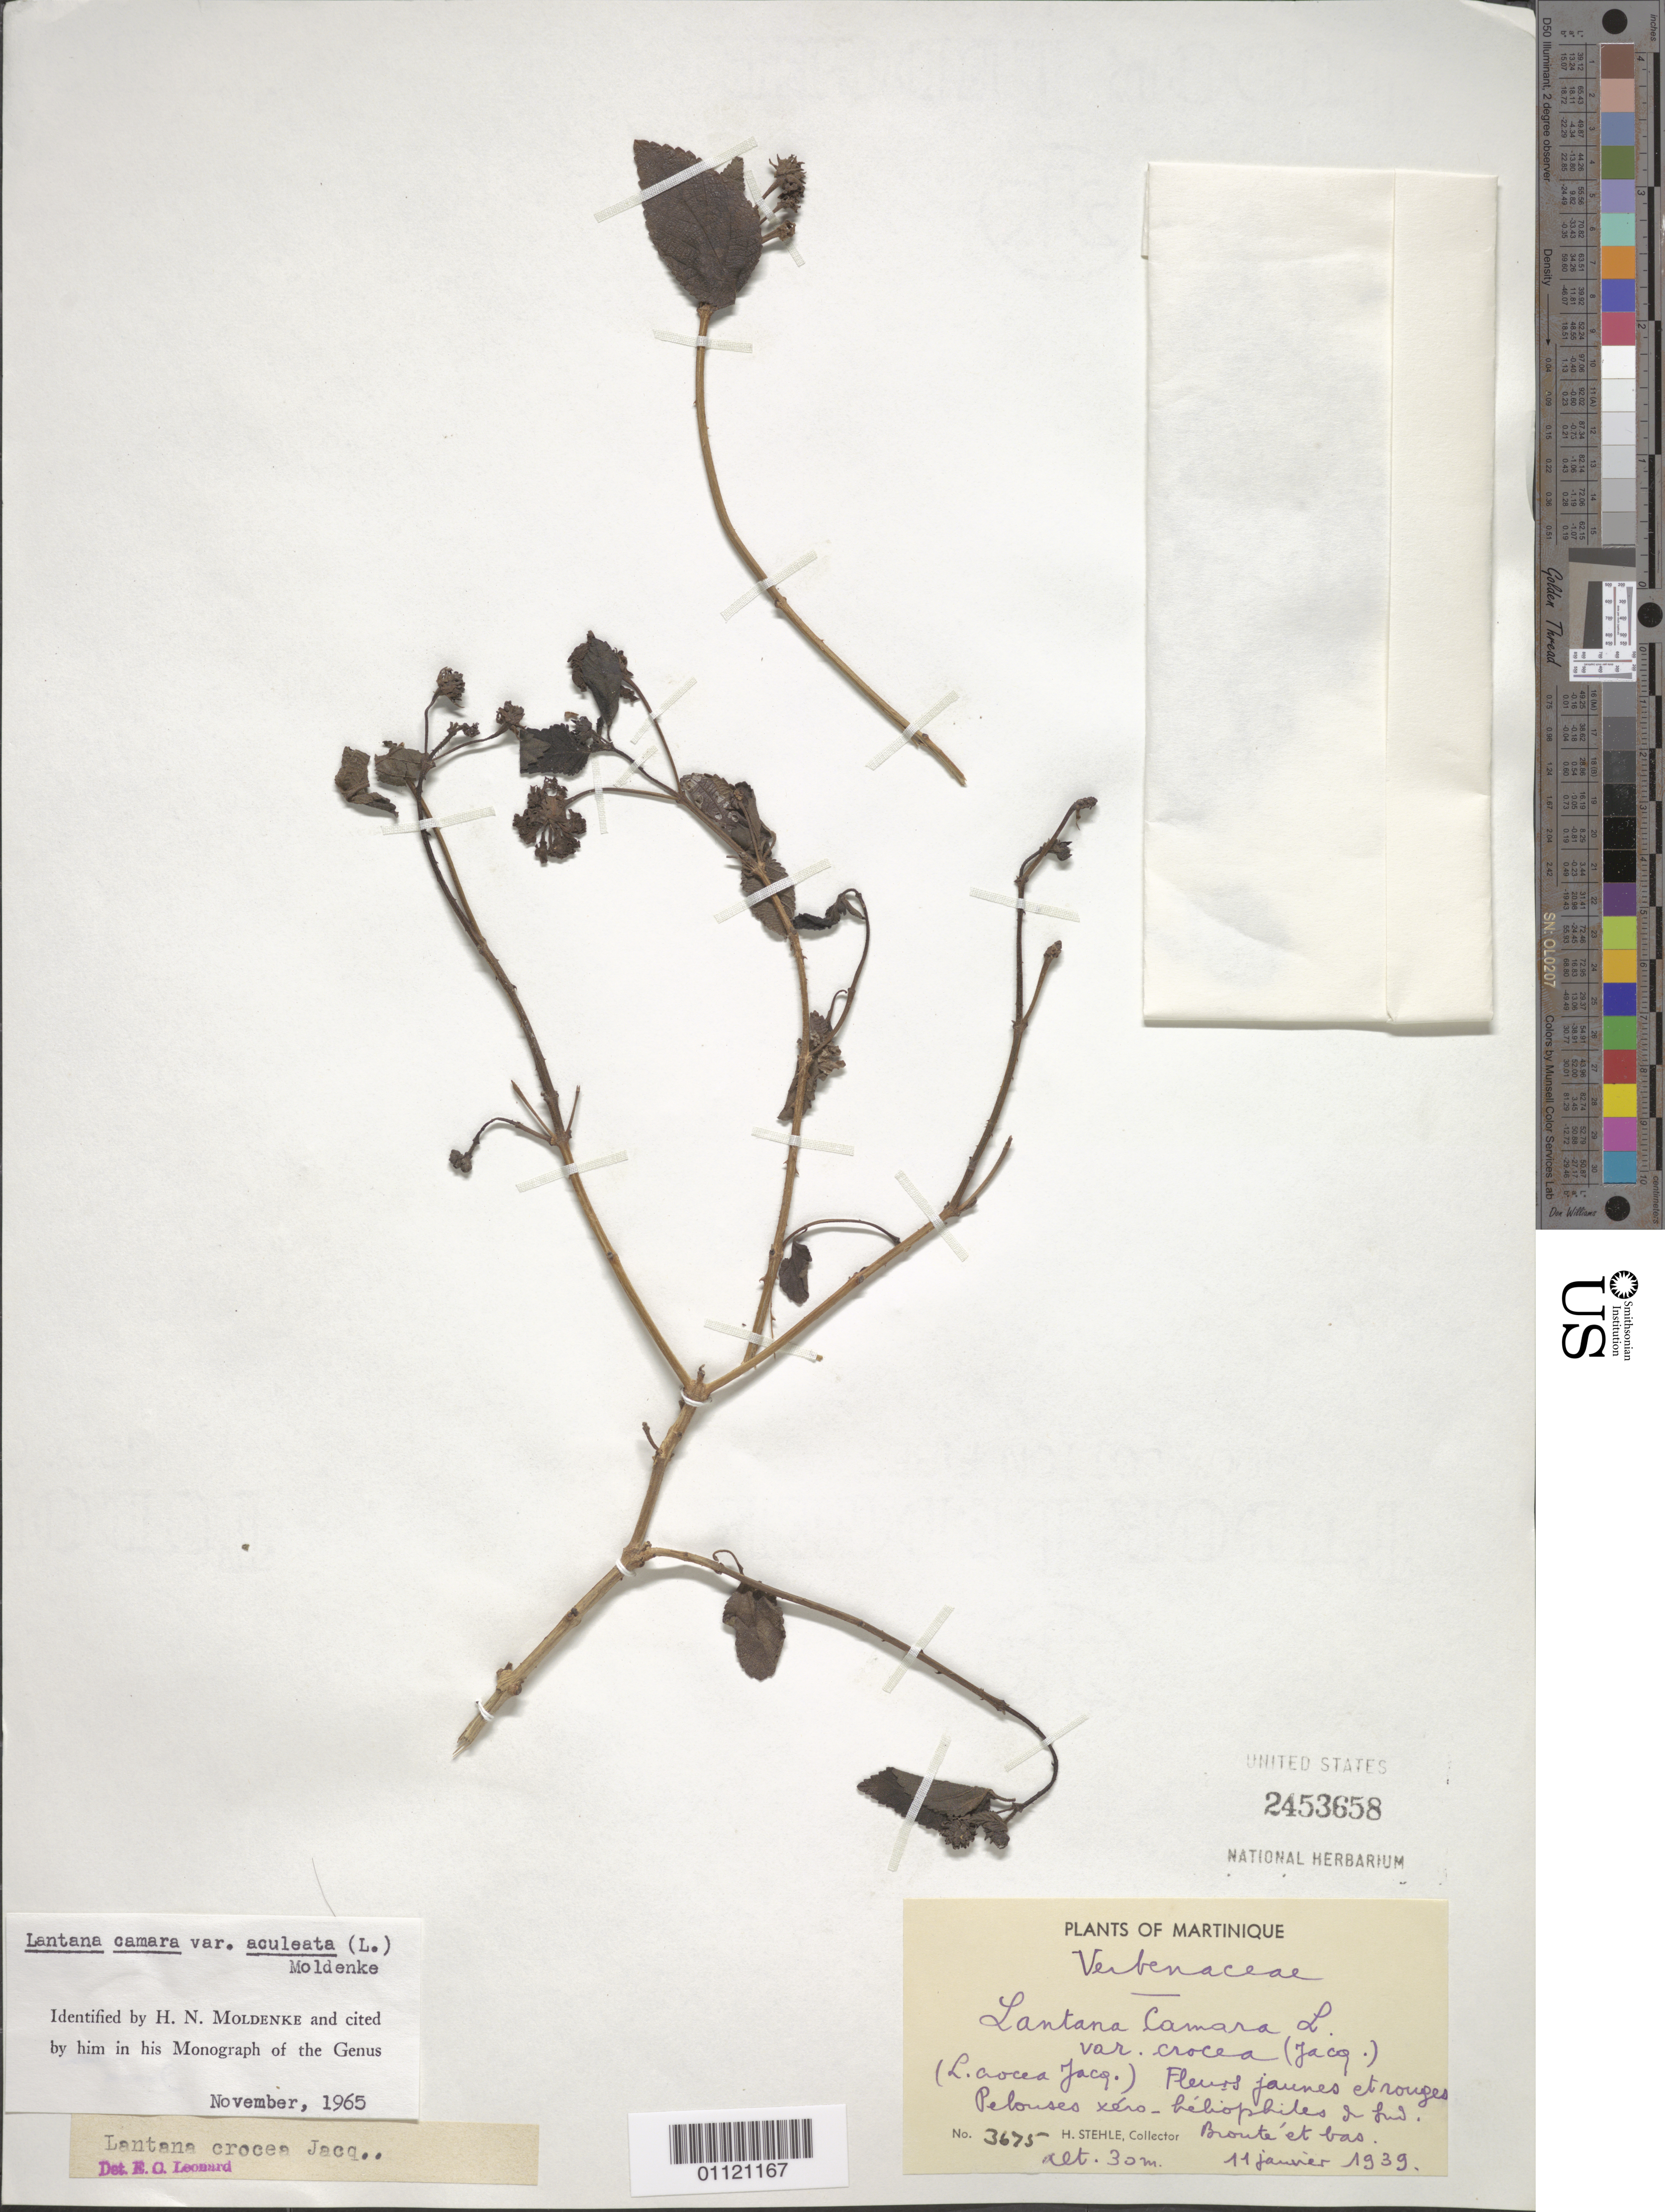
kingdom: Plantae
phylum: Tracheophyta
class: Magnoliopsida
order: Lamiales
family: Verbenaceae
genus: Lantana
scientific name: Lantana camara var. aculeata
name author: (L.) Moldenke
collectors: H. Stehlé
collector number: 3675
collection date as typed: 11 Jan 1939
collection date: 1939-01-11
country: Martinique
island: Martinique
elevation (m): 30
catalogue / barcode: US 2453658